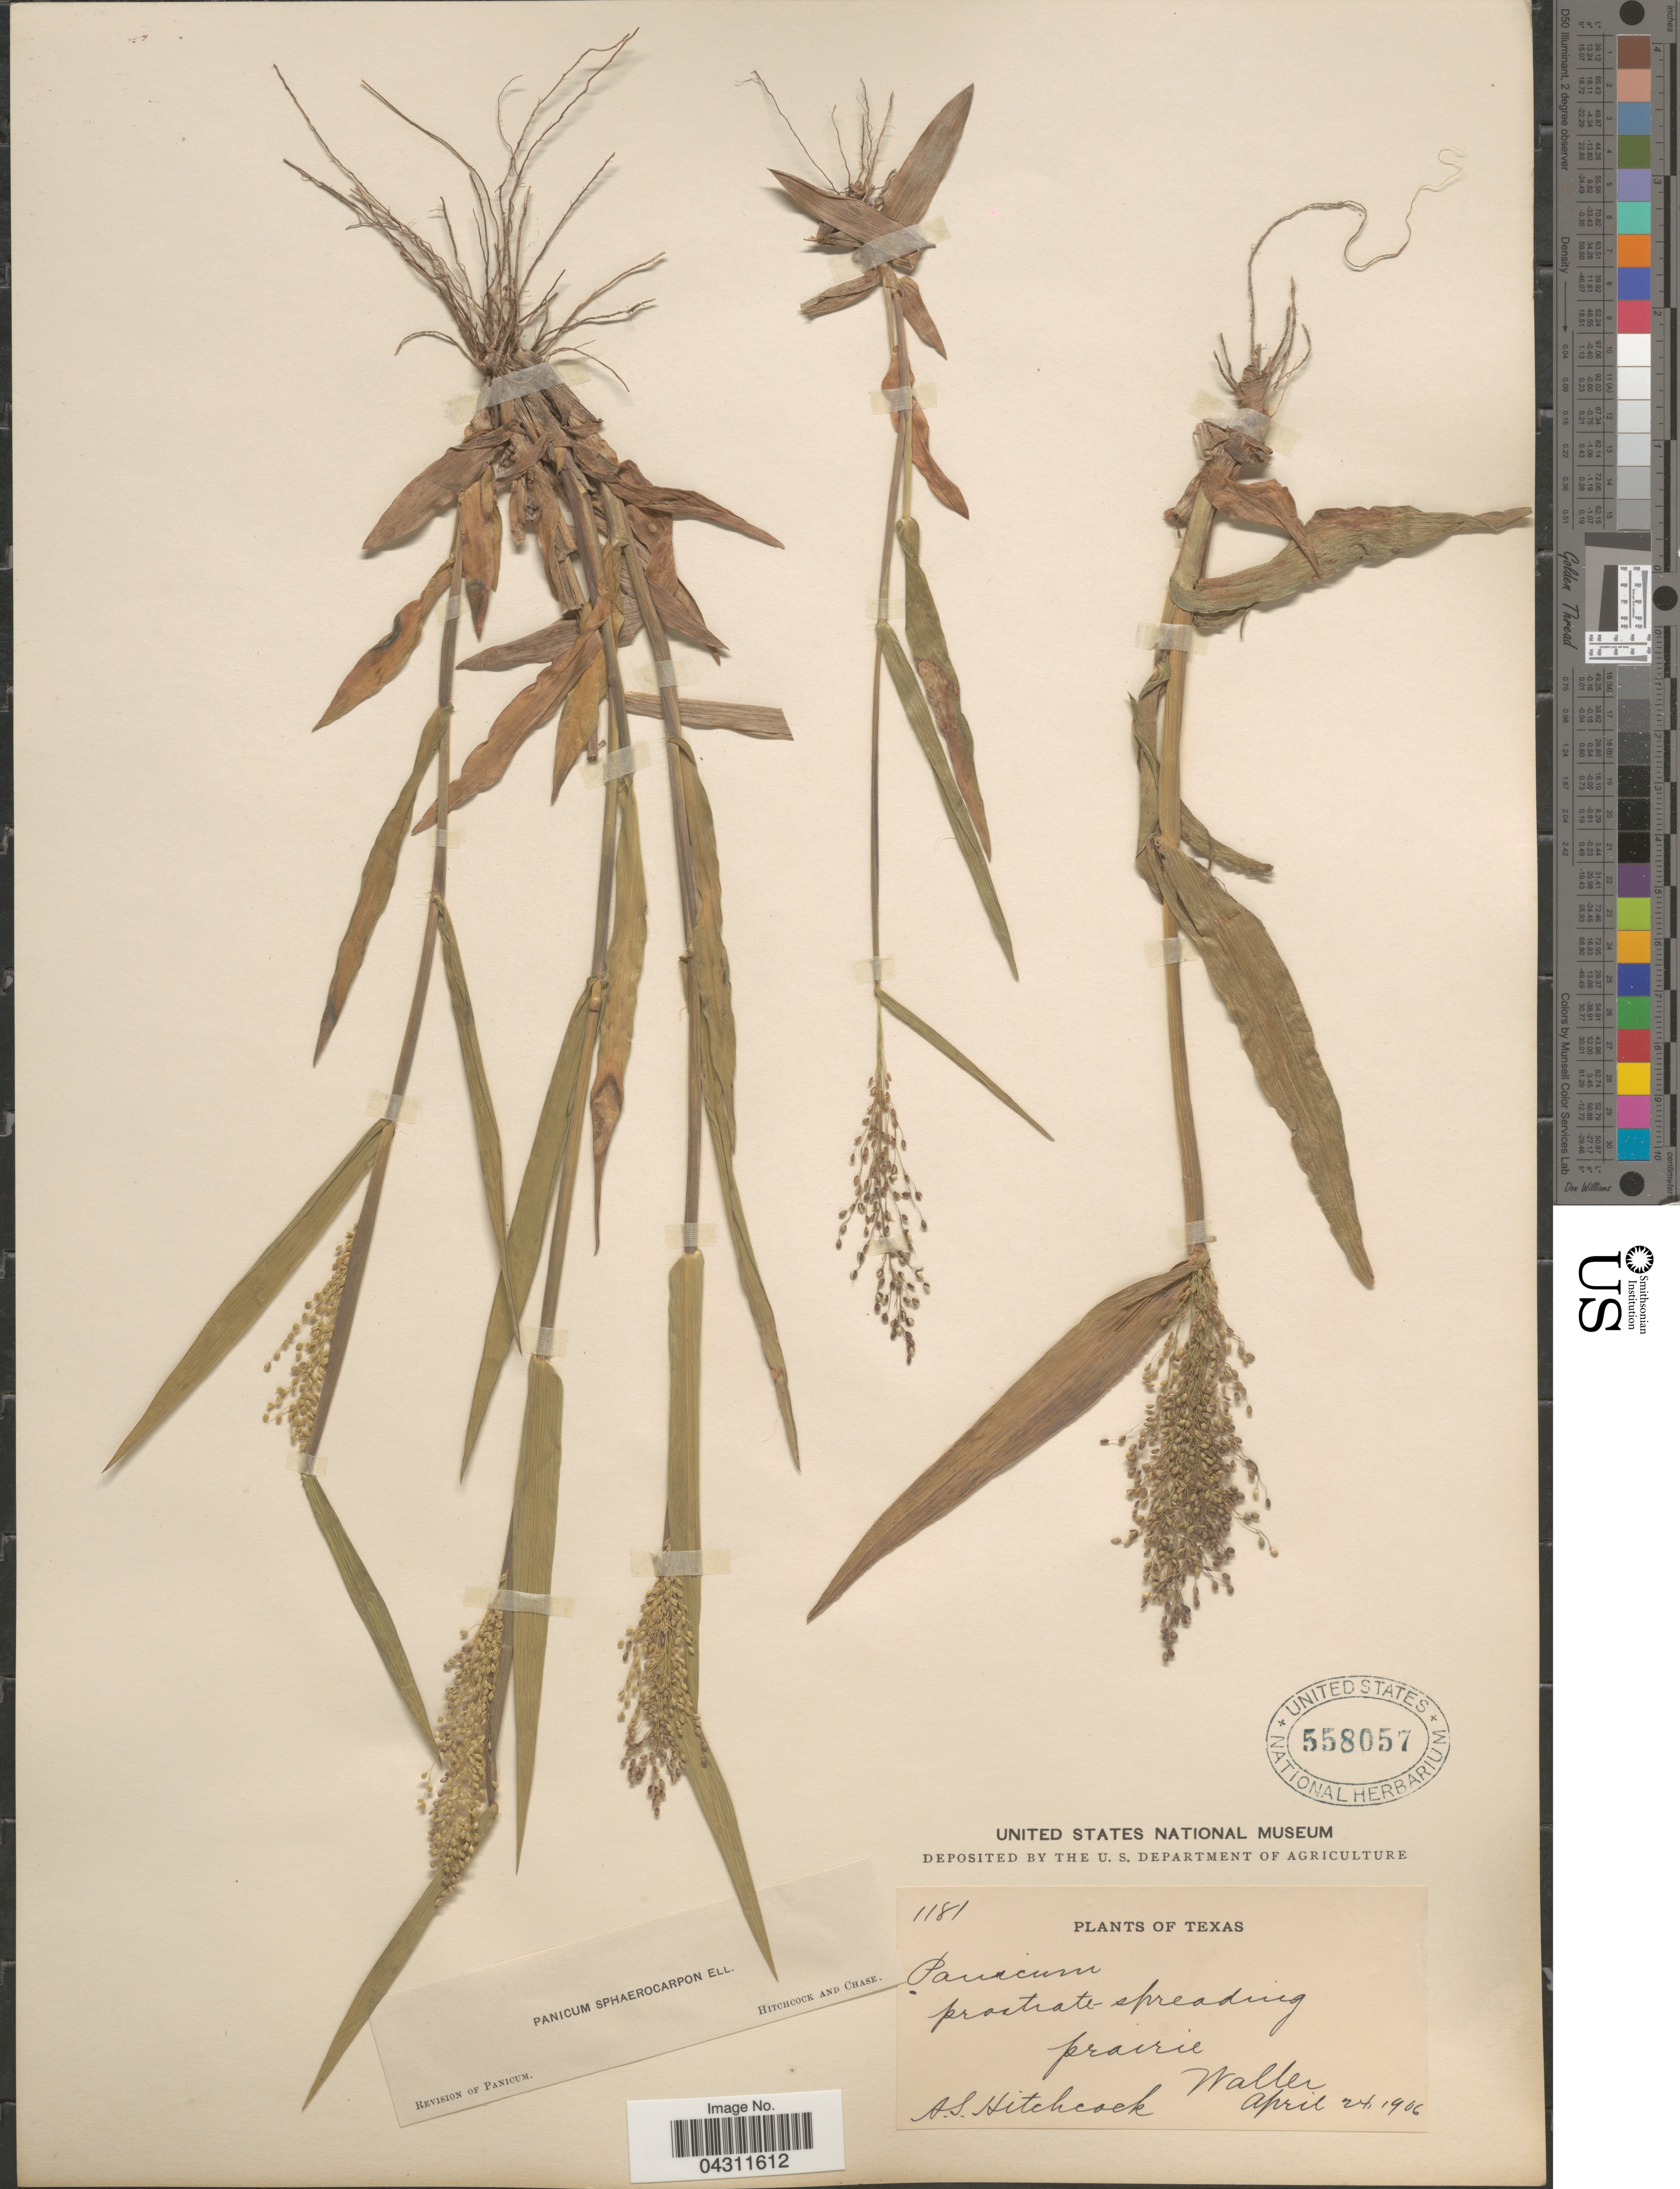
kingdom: Plantae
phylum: Tracheophyta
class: Liliopsida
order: Poales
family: Poaceae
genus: Dichanthelium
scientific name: Dichanthelium strigosum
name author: (Muhl. ex Elliott) Freckmann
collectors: A. S. Hitchcock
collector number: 1181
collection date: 1906-04-24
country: United States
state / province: Texas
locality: Prostate spreading. Prairie Waller.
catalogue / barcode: US 558057